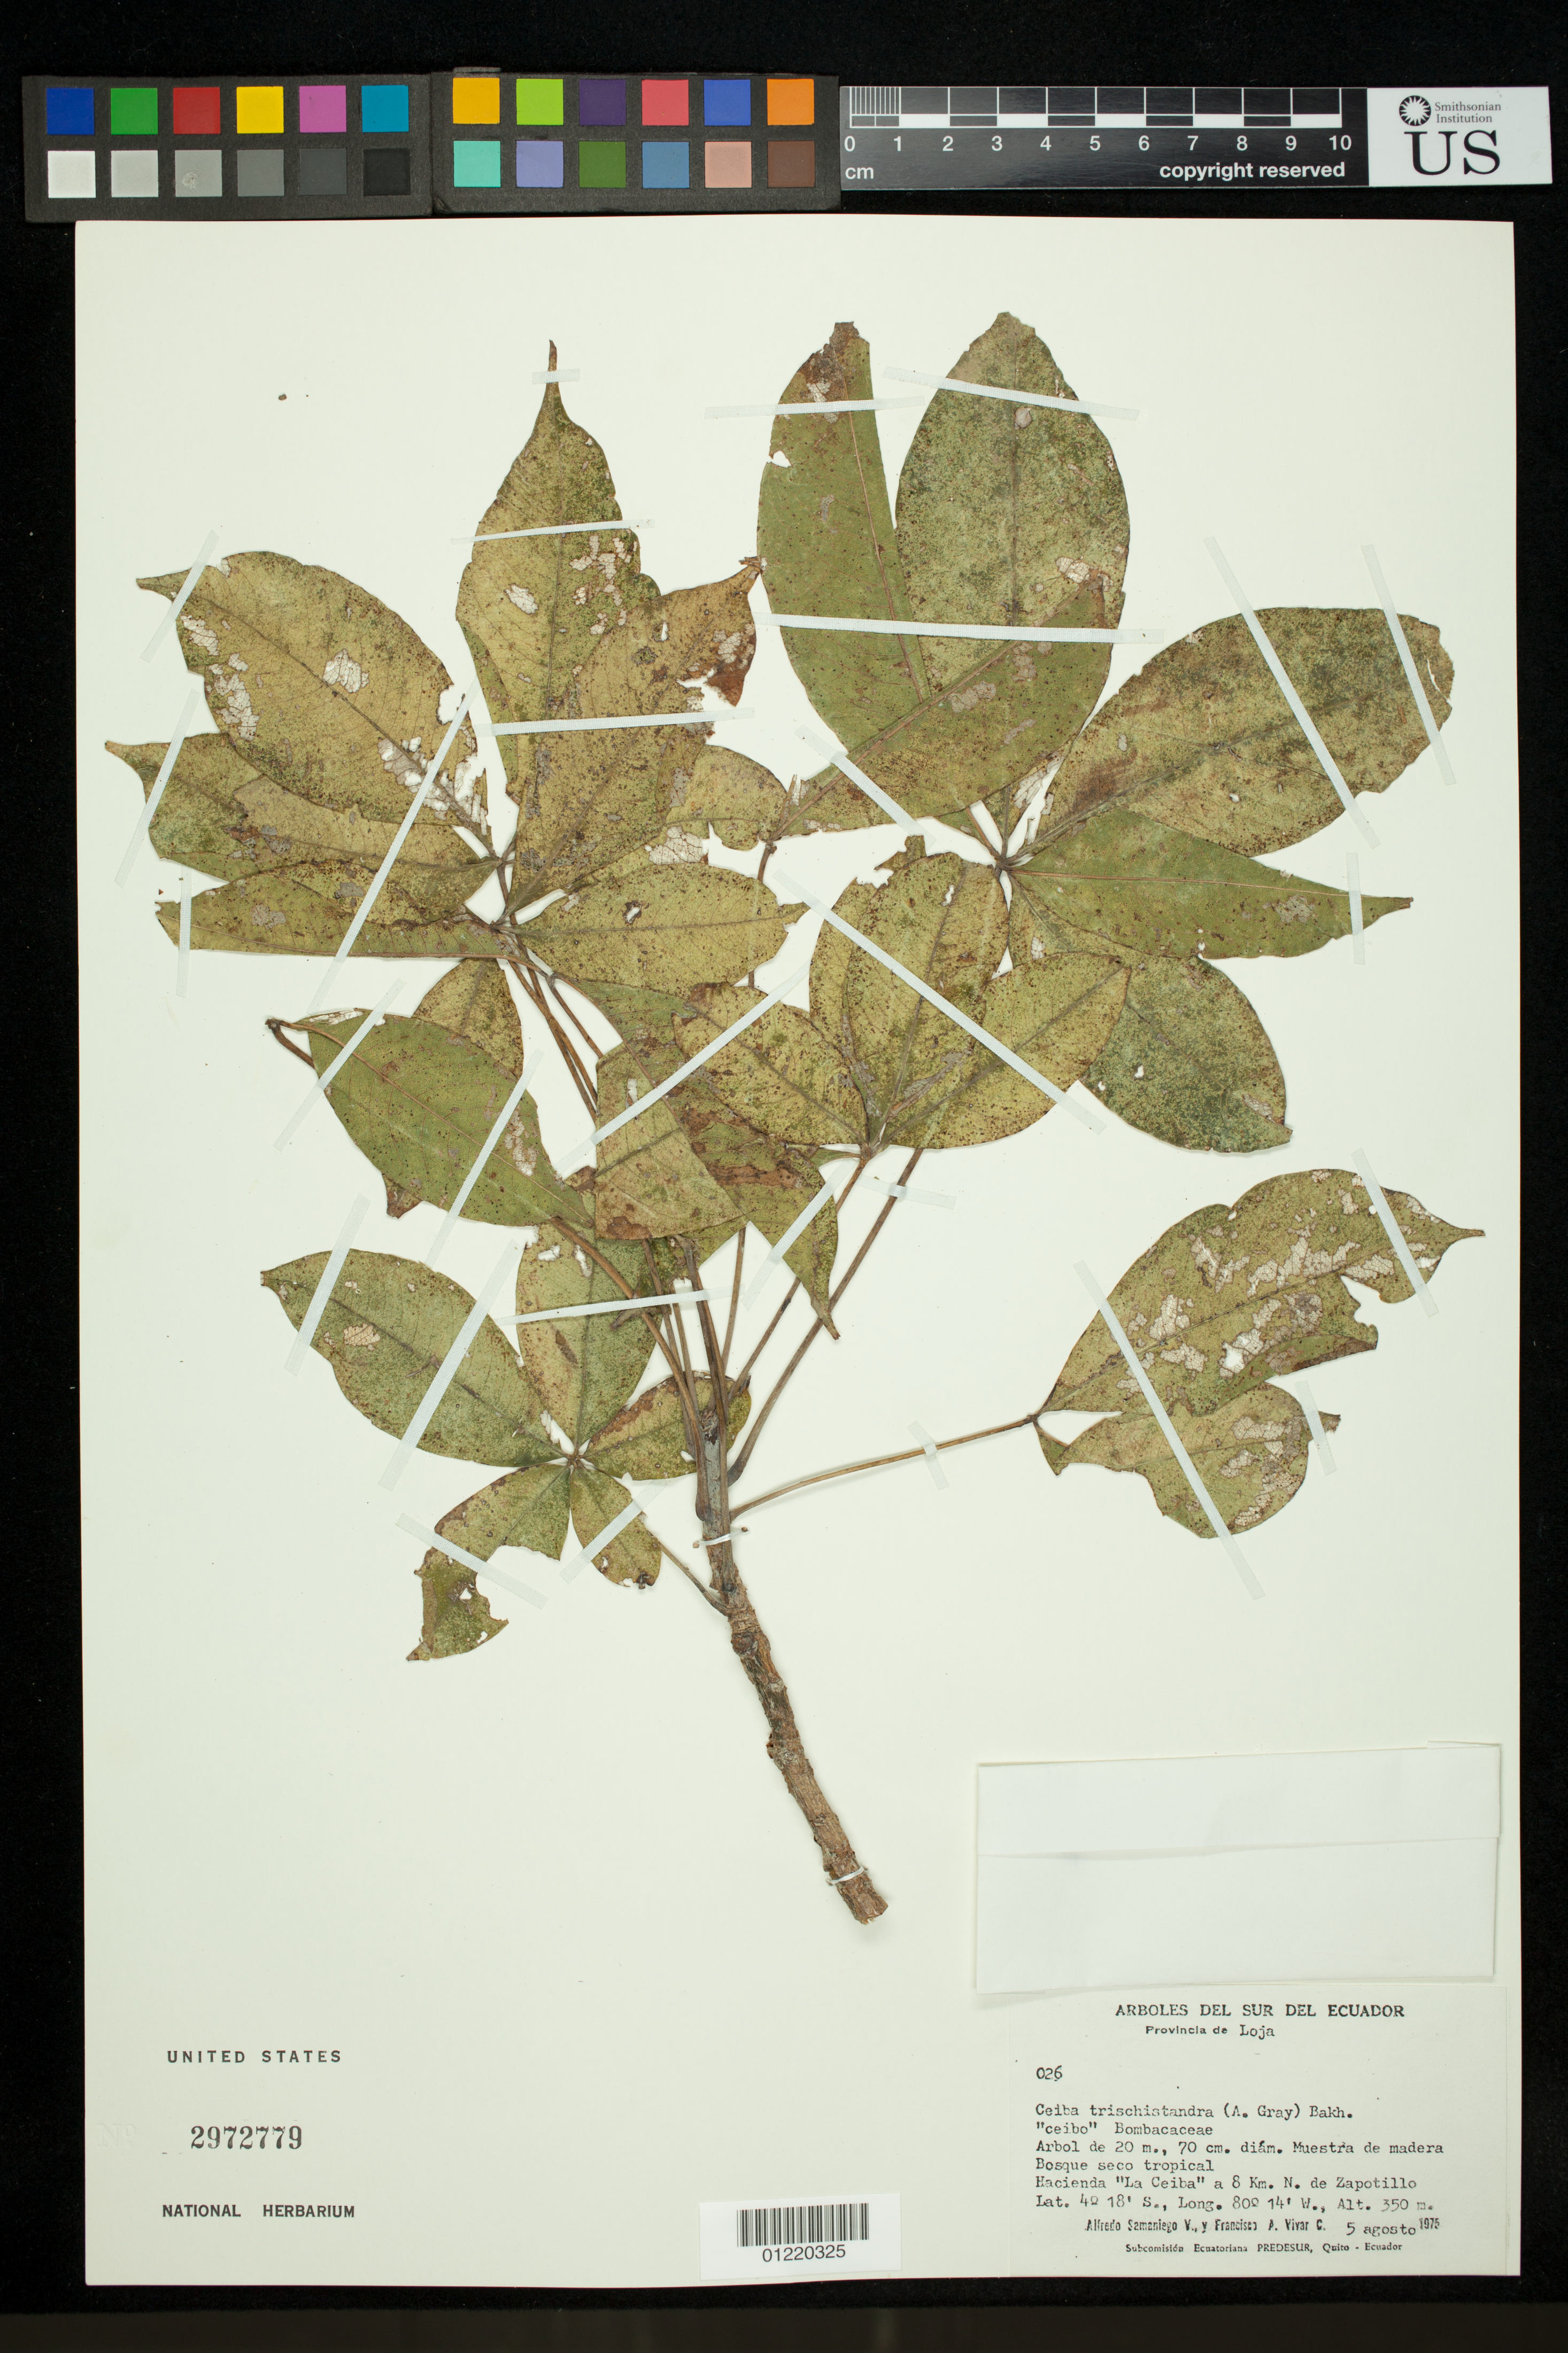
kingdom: Plantae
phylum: Tracheophyta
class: Magnoliopsida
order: Malvales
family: Malvaceae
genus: Ceiba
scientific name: Ceiba ventricosa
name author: (Nees & Mart.) Ravenna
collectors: A. V. Samaniego & F. A. Vivar C.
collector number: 026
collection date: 1975-08-05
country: Ecuador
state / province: Loja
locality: Hacienda "La Ceiba" a 8 Km. N. de Zapotillo.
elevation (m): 350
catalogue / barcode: US 2972779